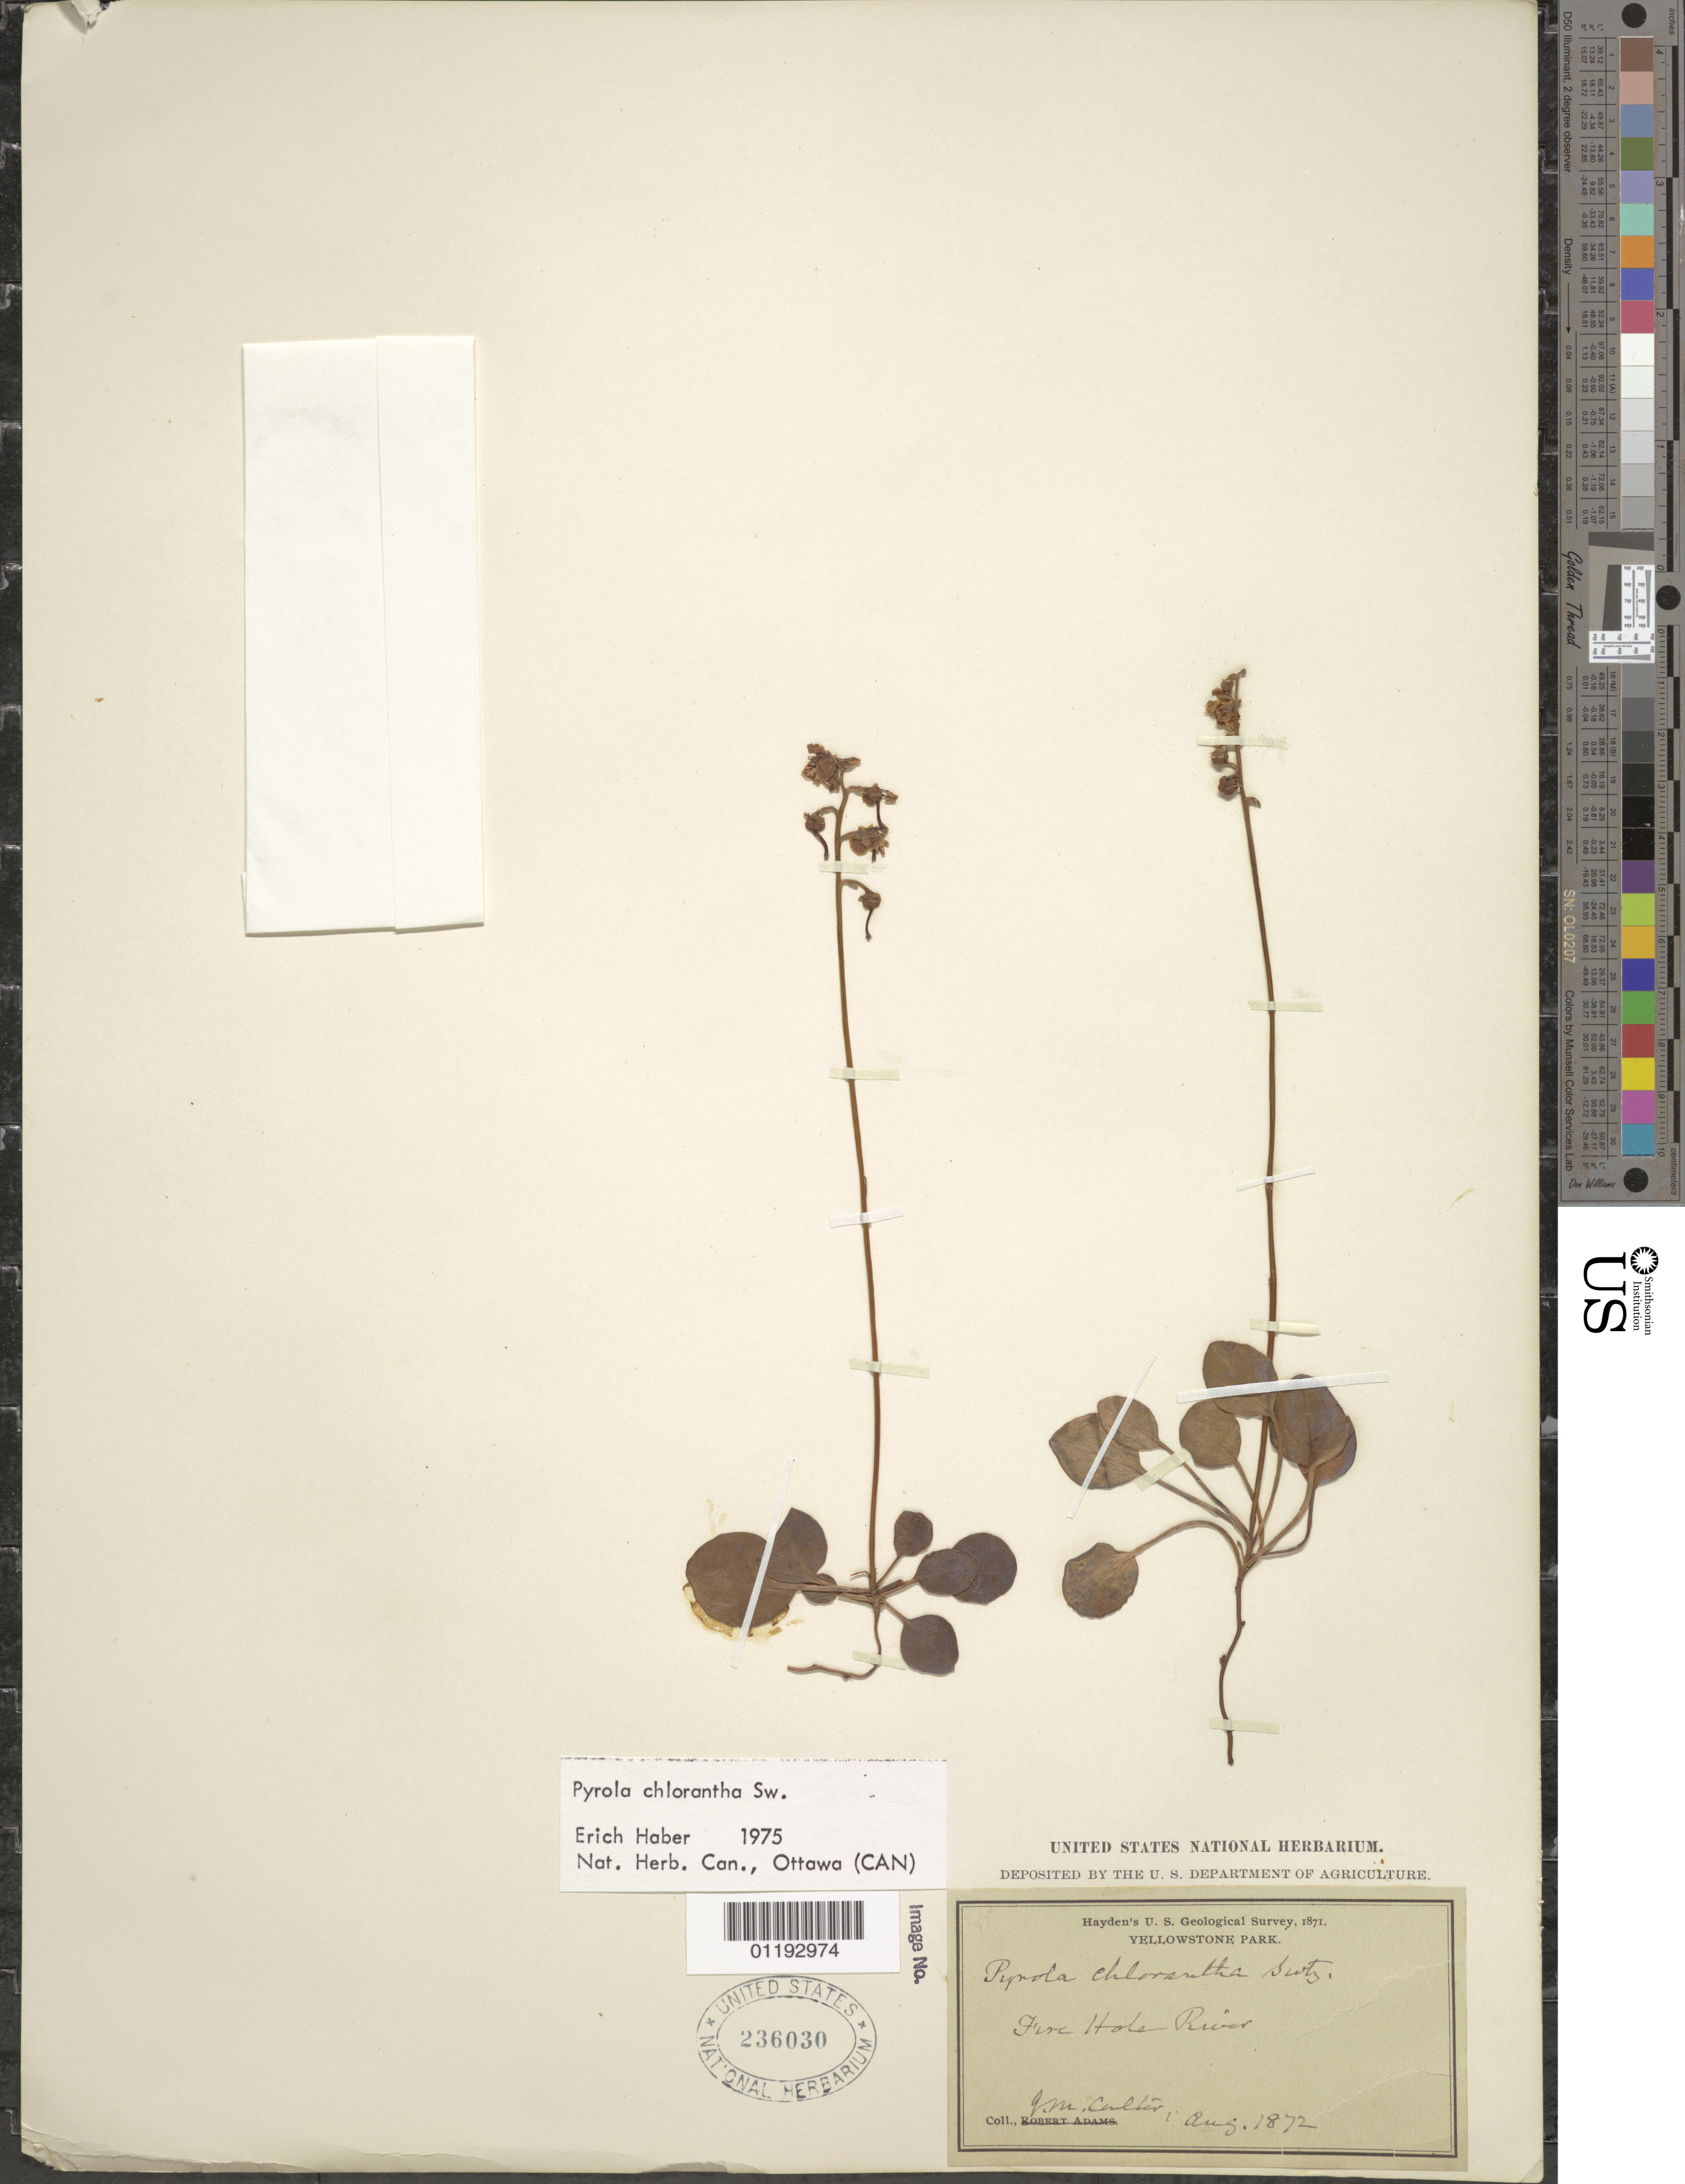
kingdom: Plantae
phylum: Tracheophyta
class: Magnoliopsida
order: Ericales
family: Ericaceae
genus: Pyrola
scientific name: Pyrola chlorantha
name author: Sw.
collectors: J. M. Coulter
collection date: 1872-08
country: United States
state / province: Wyoming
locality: Fire Hole River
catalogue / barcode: US 236030